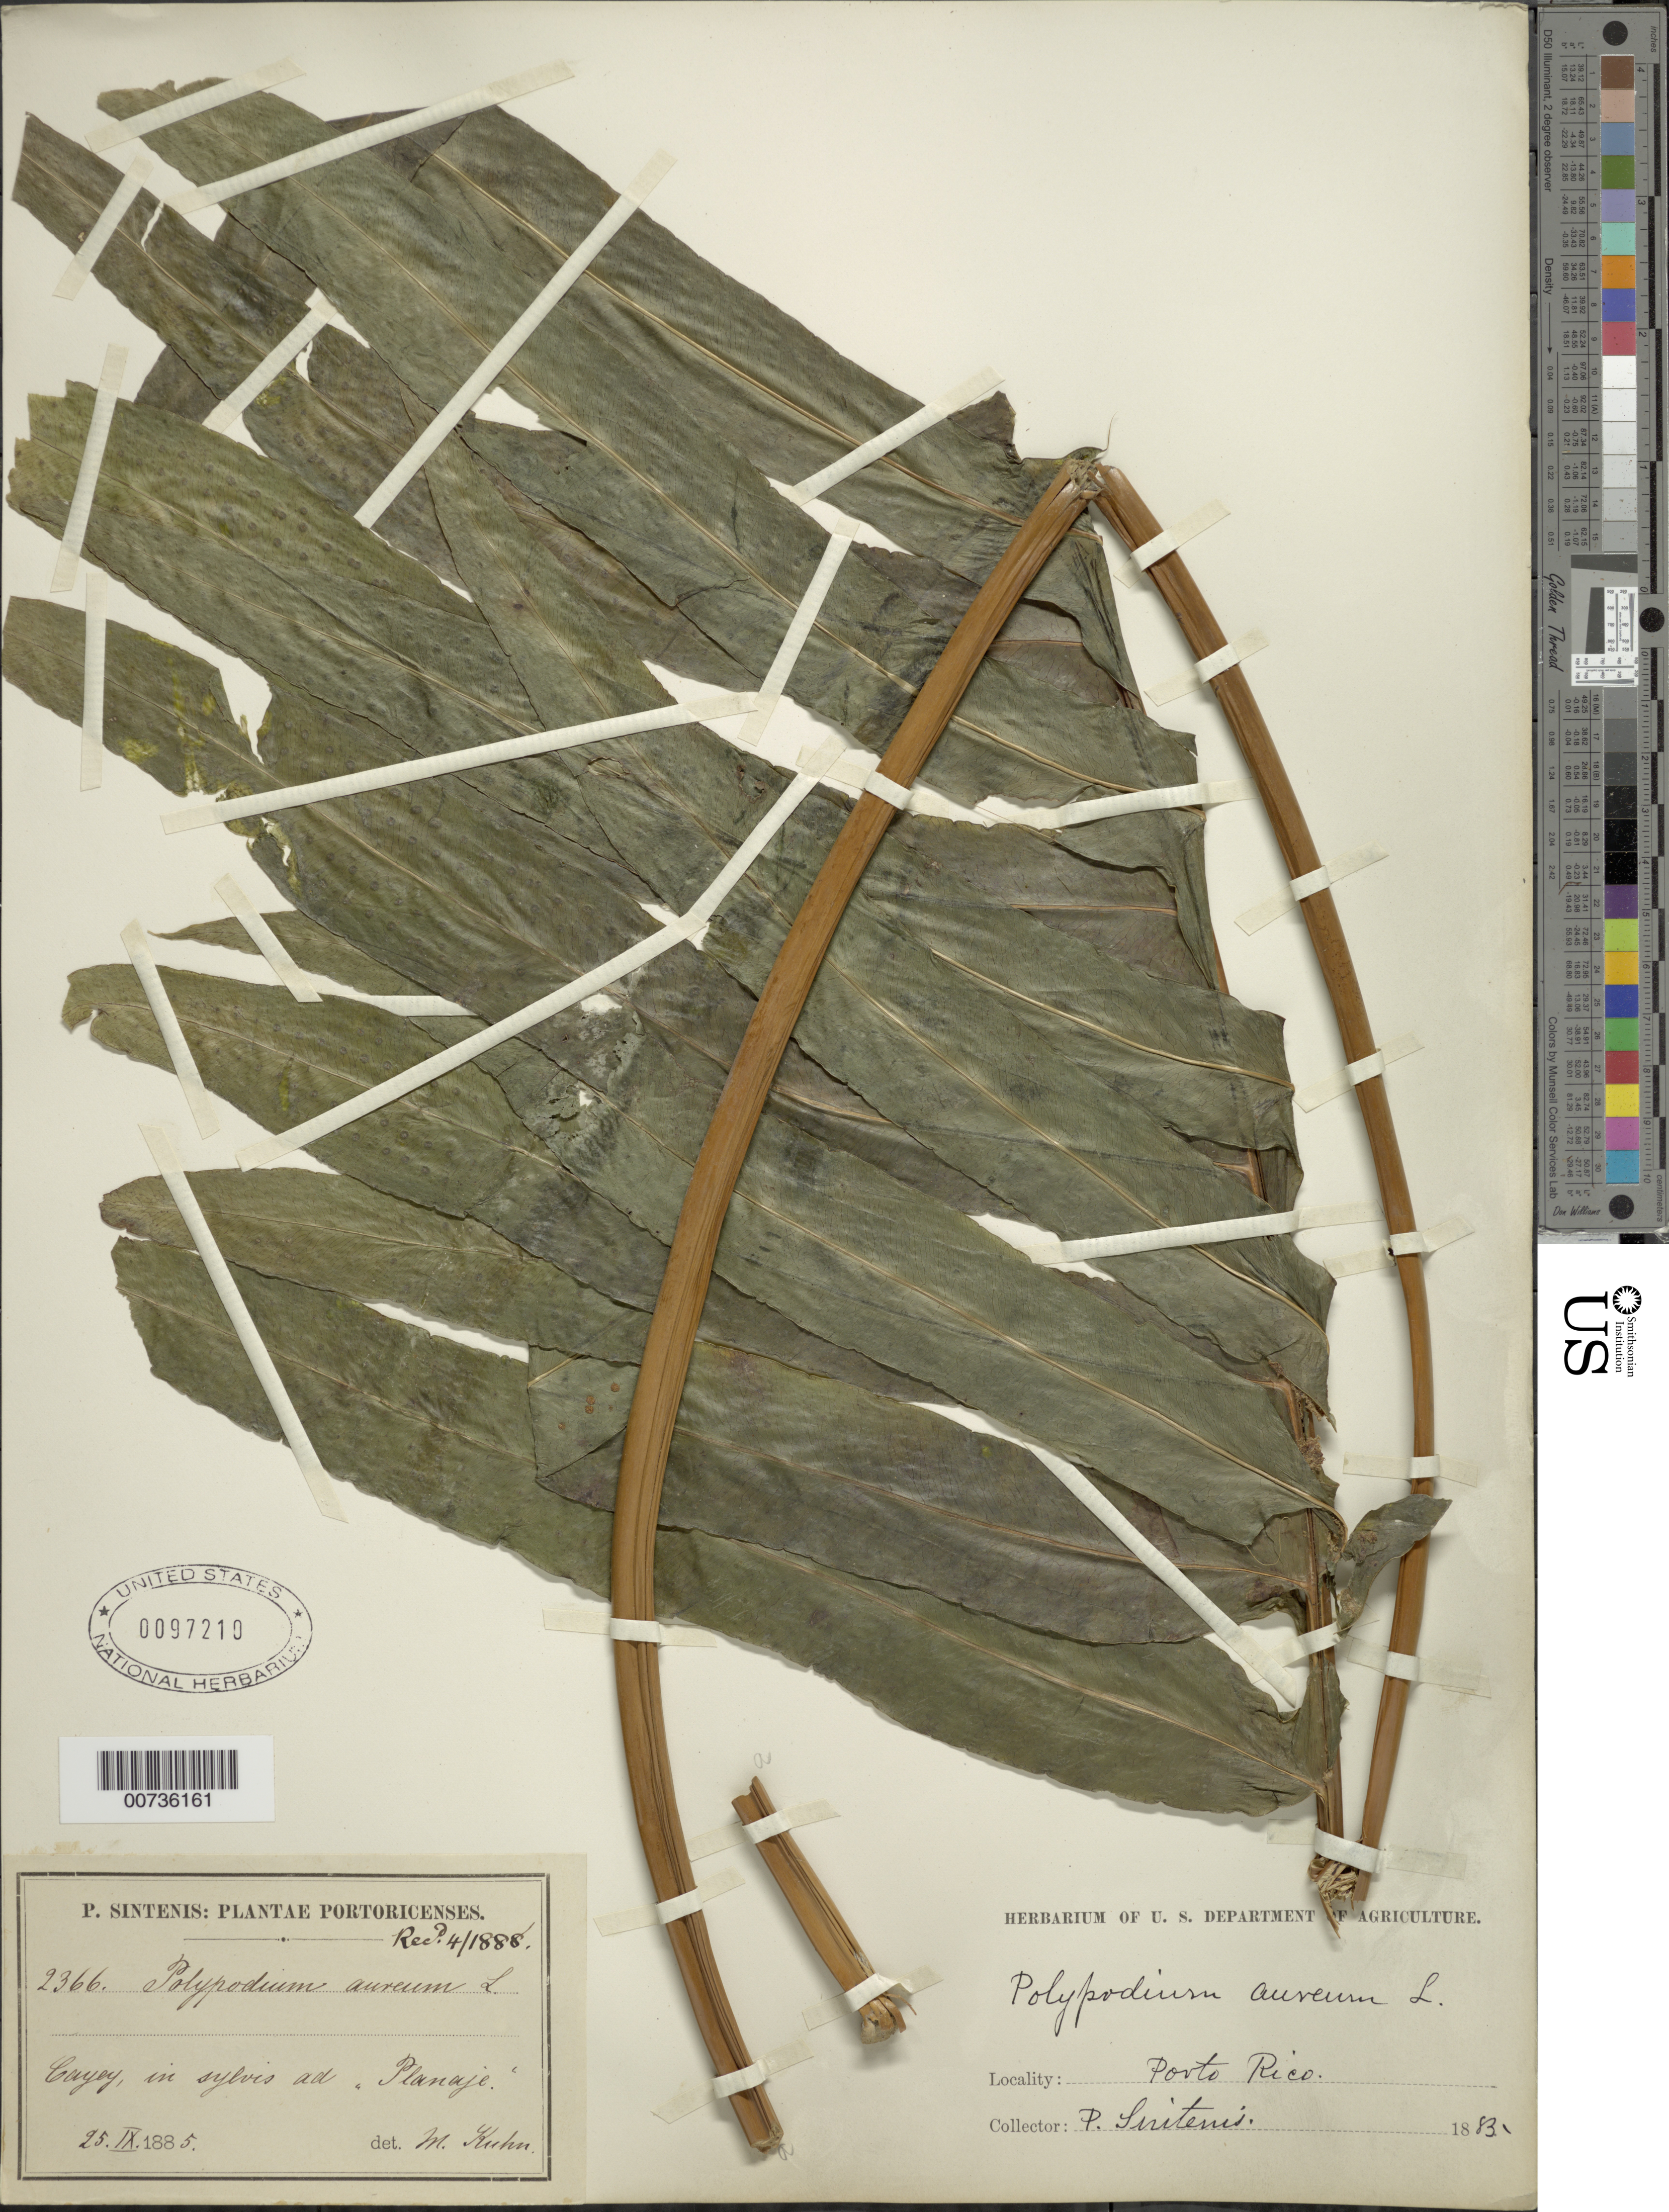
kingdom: Plantae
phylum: Tracheophyta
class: Polypodiopsida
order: Polypodiales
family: Polypodiaceae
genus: Phlebodium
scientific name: Phlebodium aureum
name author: (L.) J. Sm.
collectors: P. Sintenis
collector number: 2366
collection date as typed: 25 Sep 1883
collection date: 1883-09-25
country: Puerto Rico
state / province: Cayey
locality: Planaje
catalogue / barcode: US 97210